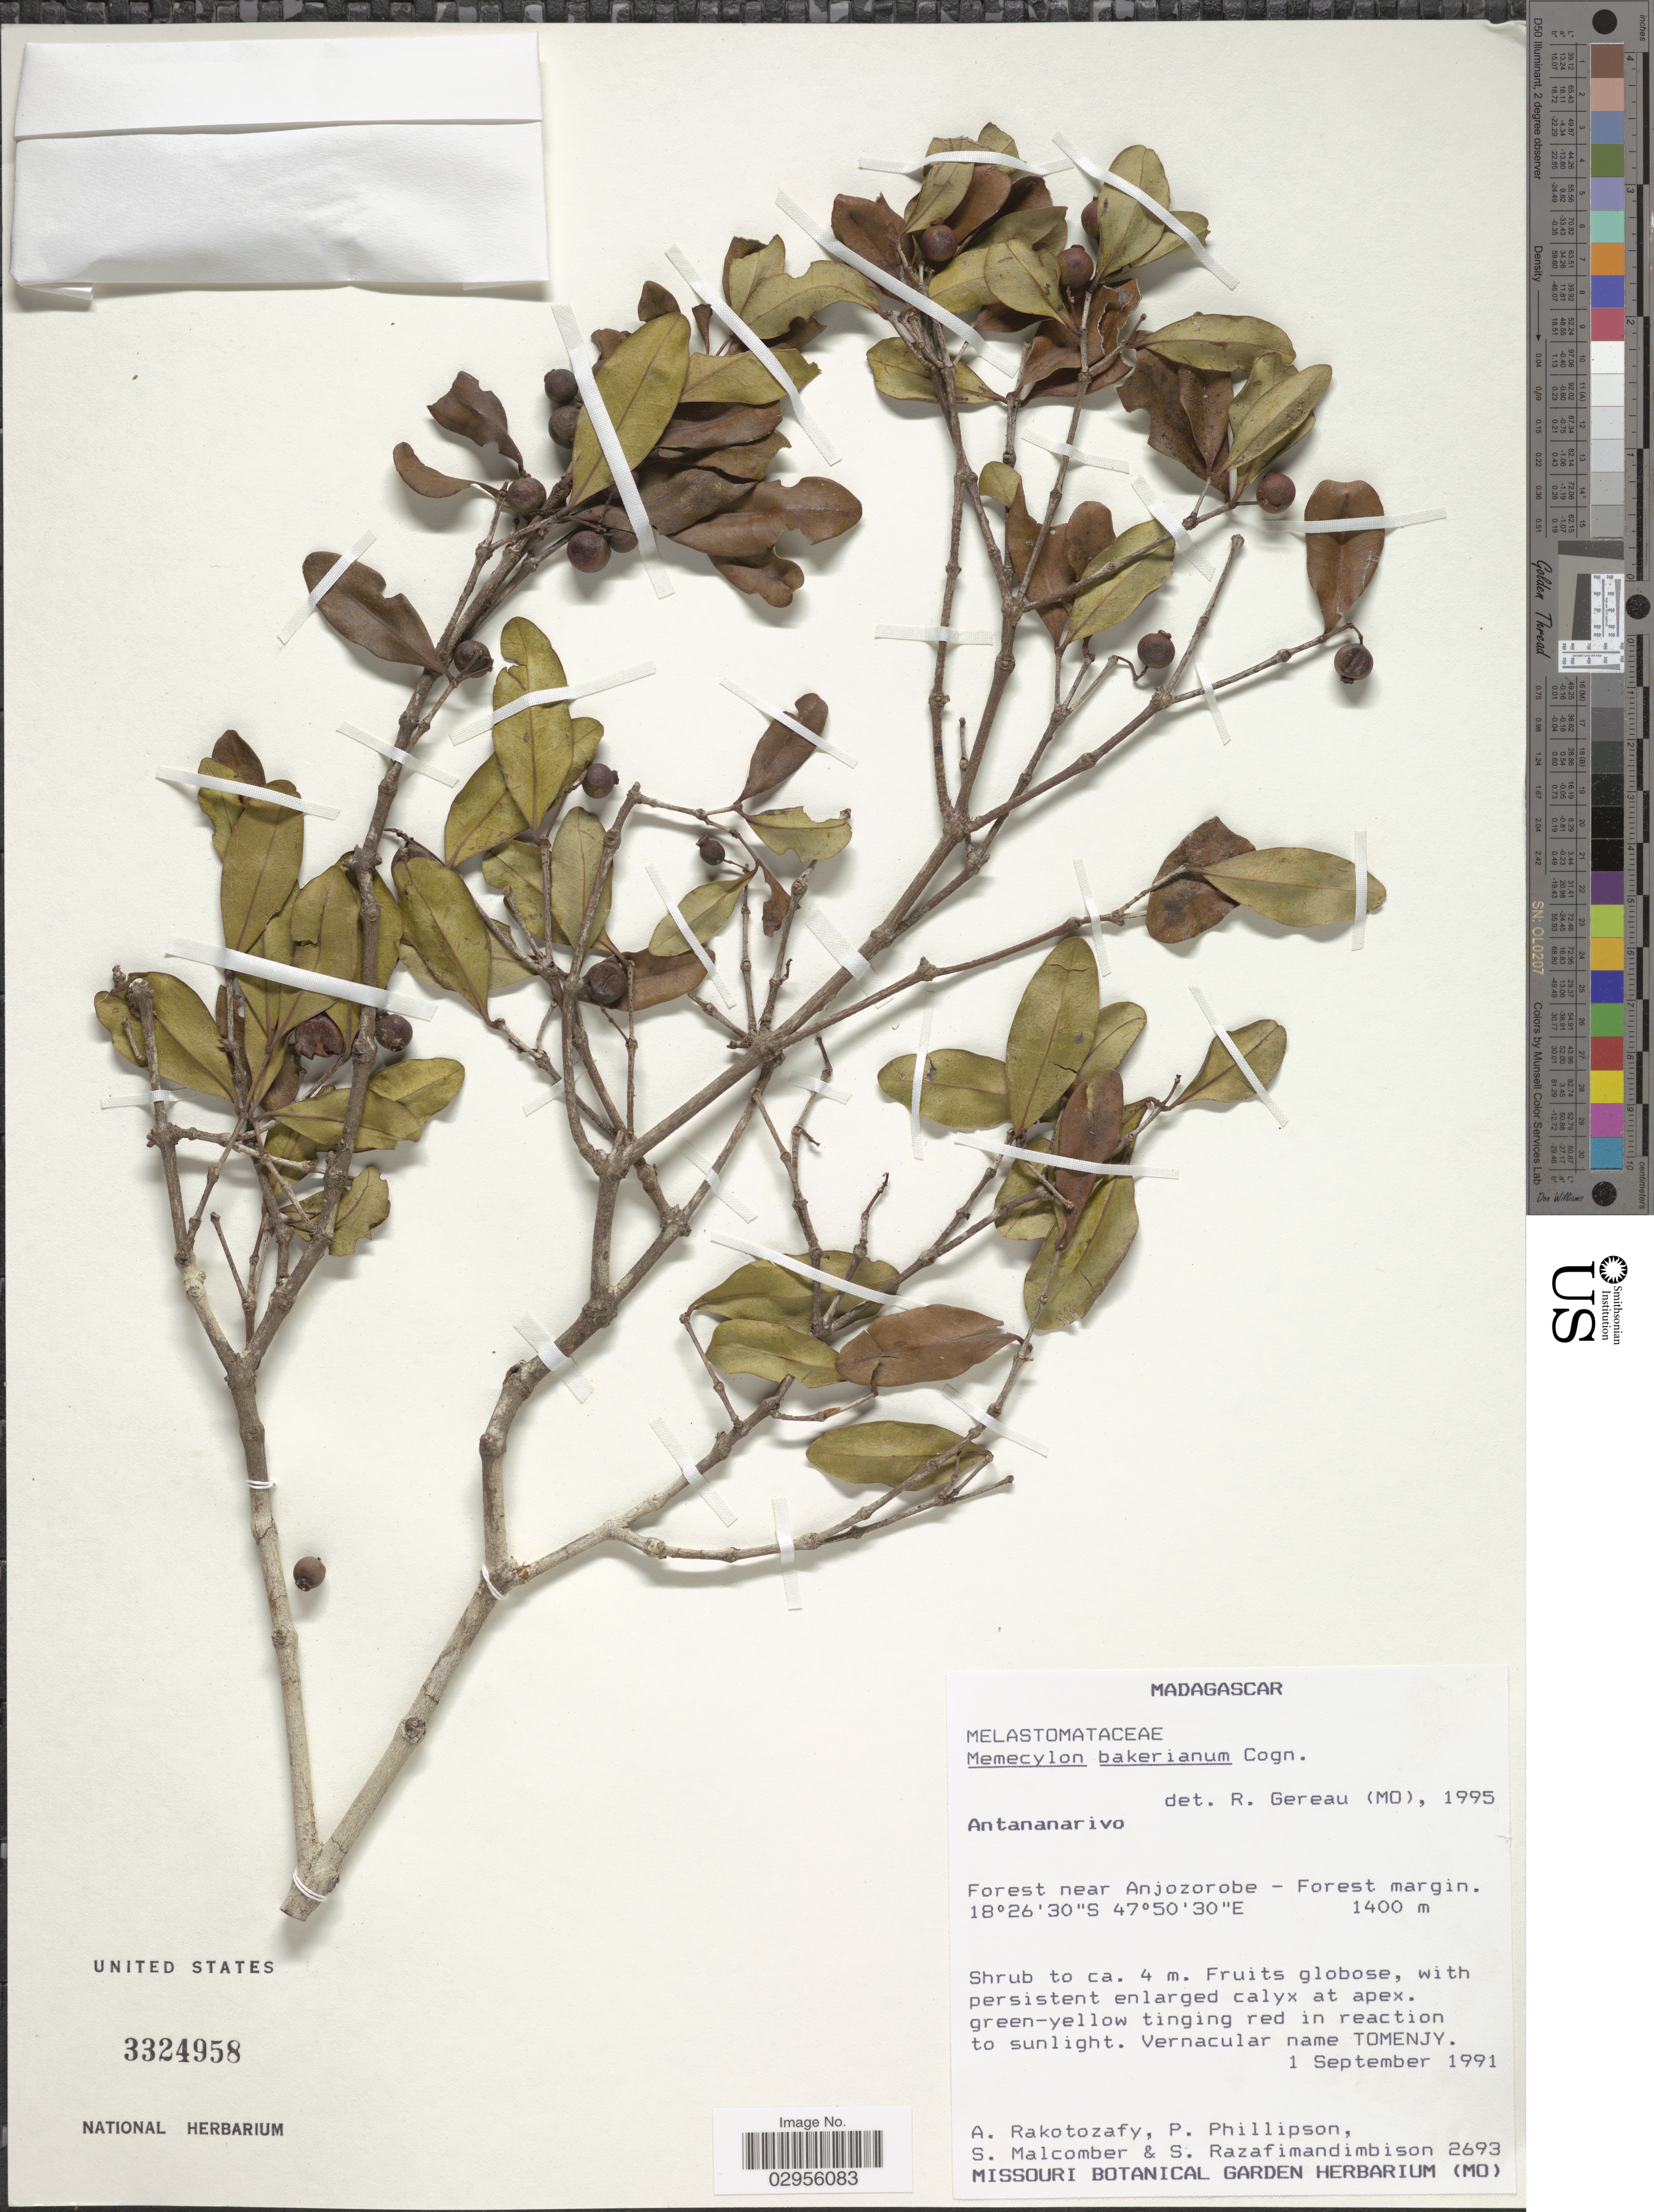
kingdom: Plantae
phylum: Tracheophyta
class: Magnoliopsida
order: Myrtales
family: Melastomataceae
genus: Memecylon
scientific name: Memecylon bakerianum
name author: Cogn.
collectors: A. Rakotozafy, P. B. Phillipson, S. T. Malcomber & S. G. Razafimandimbison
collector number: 2693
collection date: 1991-09-01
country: Madagascar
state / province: Analamanga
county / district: Anjozorobe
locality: Forest near Anjozorobe - Forest margin.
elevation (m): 1400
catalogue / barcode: US 3324958